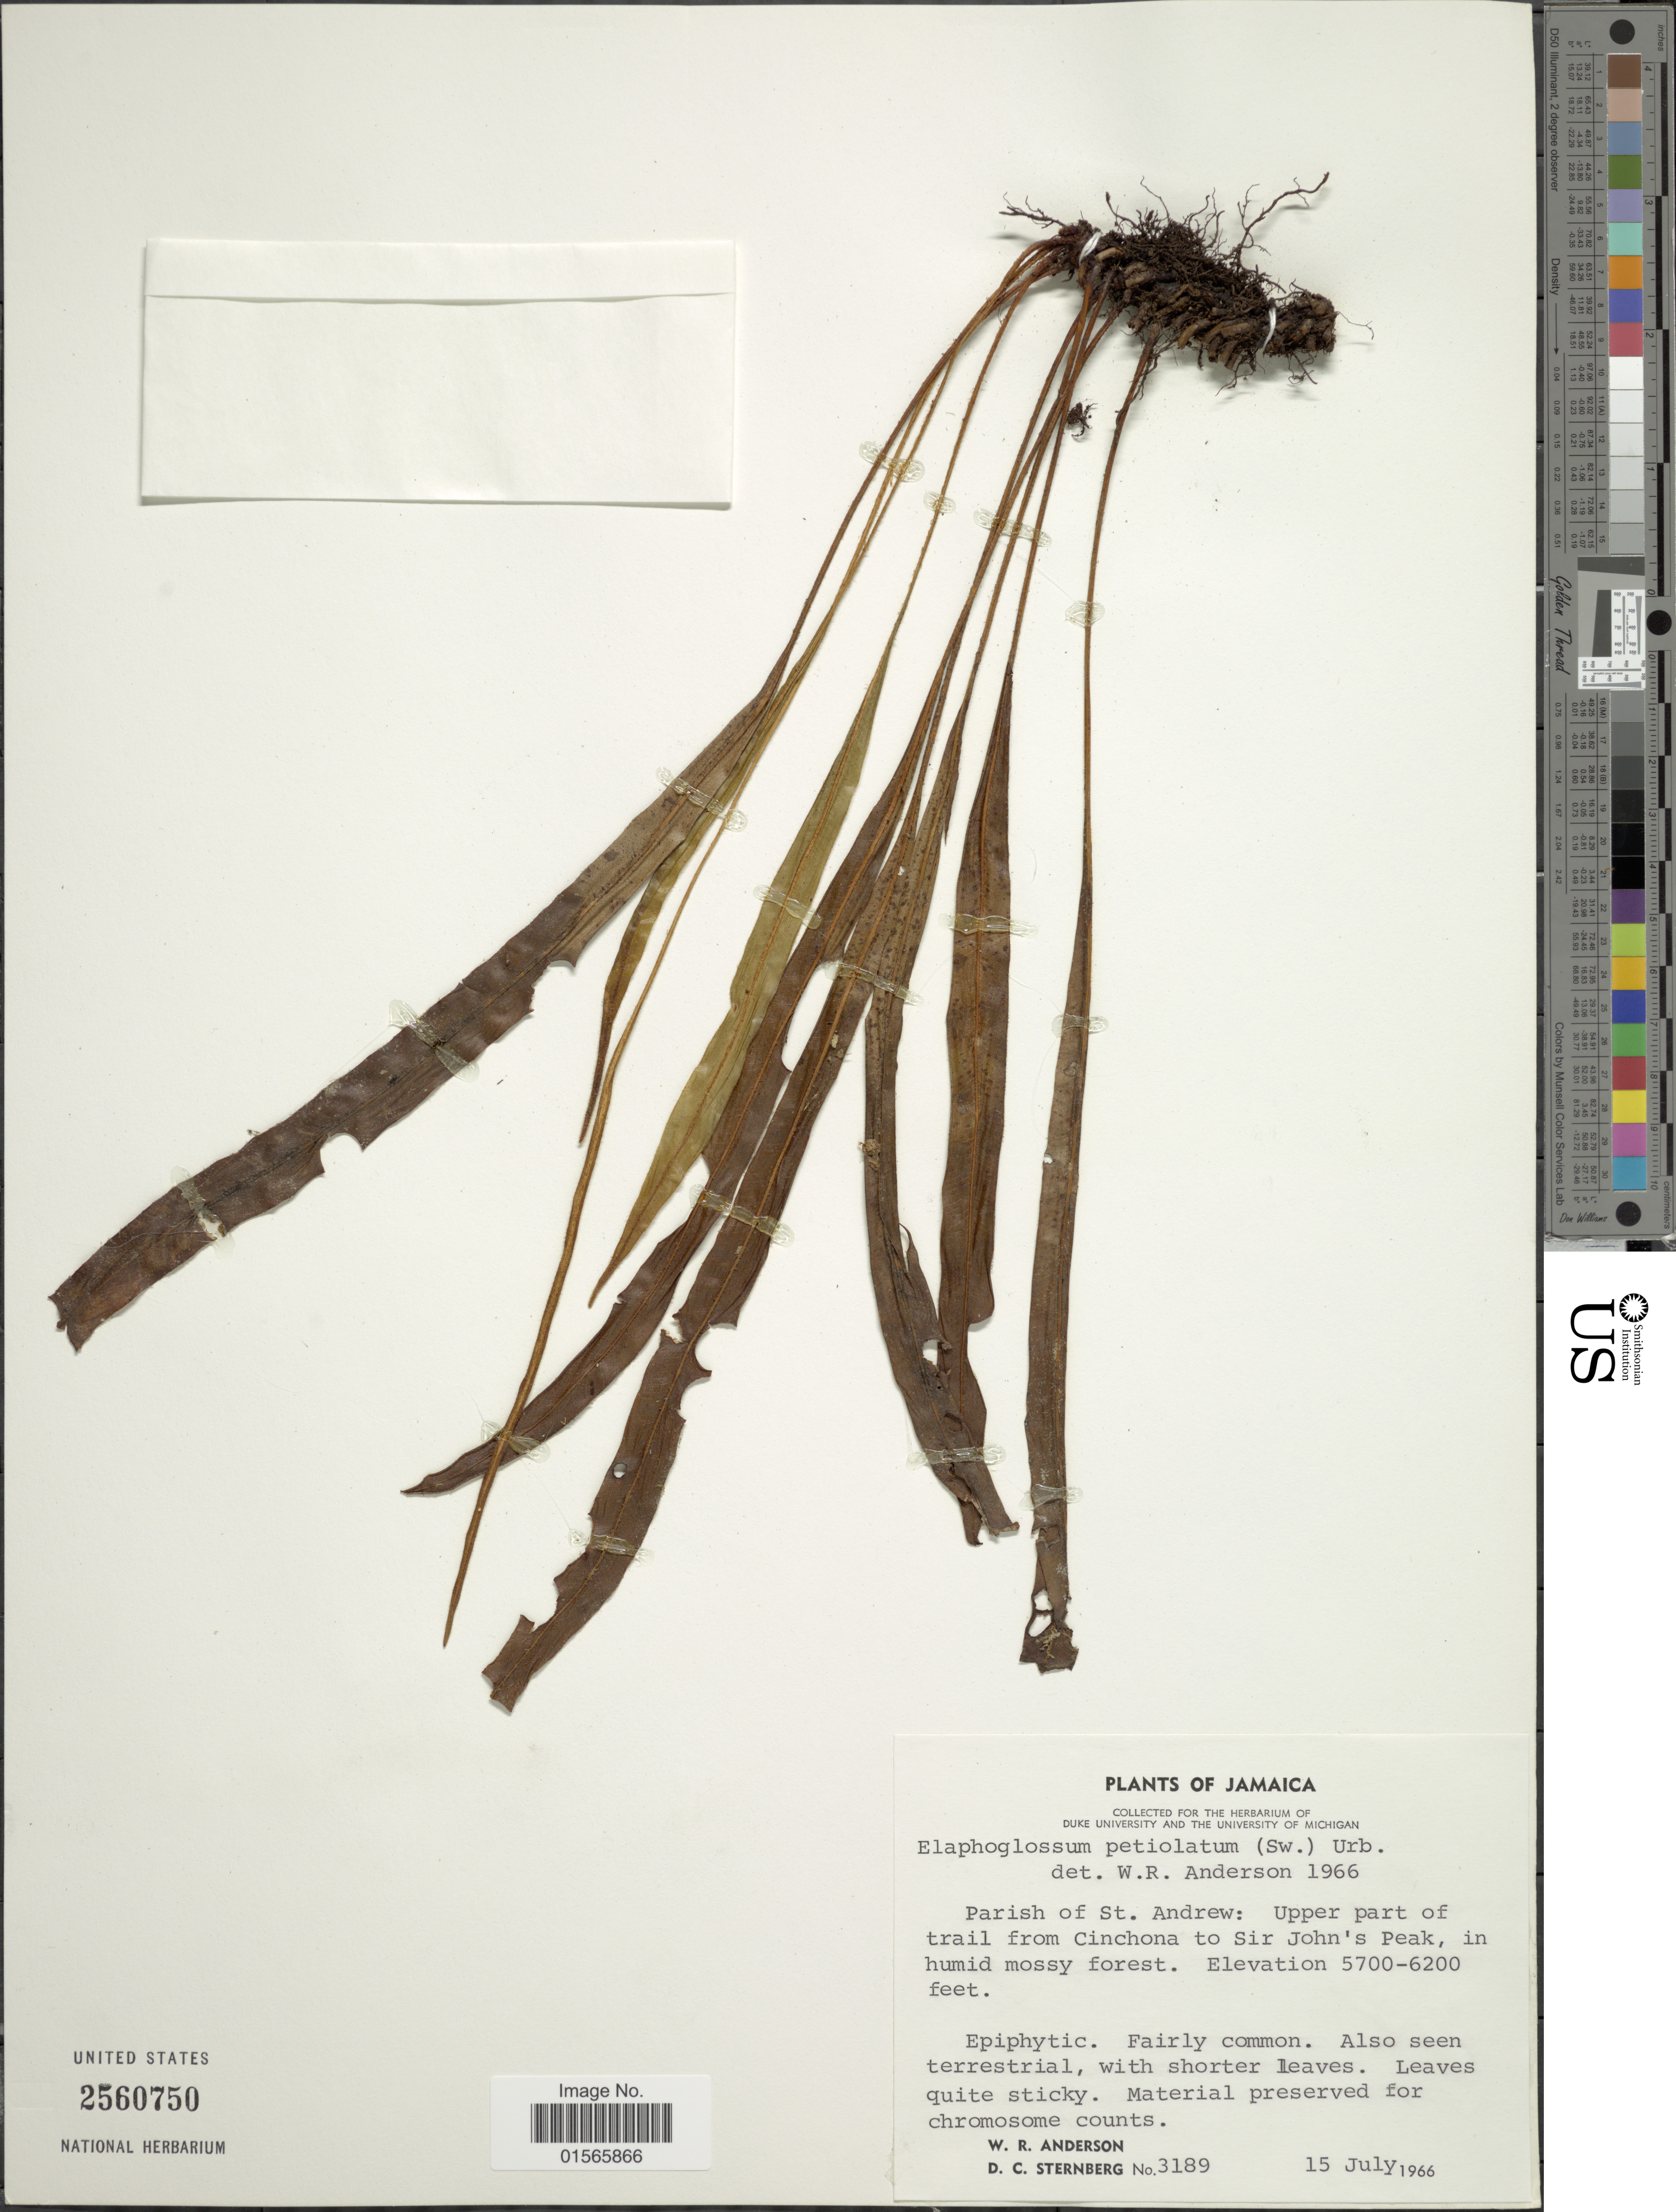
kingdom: Plantae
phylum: Tracheophyta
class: Polypodiopsida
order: Polypodiales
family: Dryopteridaceae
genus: Elaphoglossum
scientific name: Elaphoglossum peltatum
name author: (Sw.) Urb.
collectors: W. Anderson & D. Sternberg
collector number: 3189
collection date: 1966-07-15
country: Dominica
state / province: St. Andrew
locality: Parish of St. Andrew: Upper part of trail from Cinchona to Sir John's Peak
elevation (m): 1737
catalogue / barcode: US 2560750